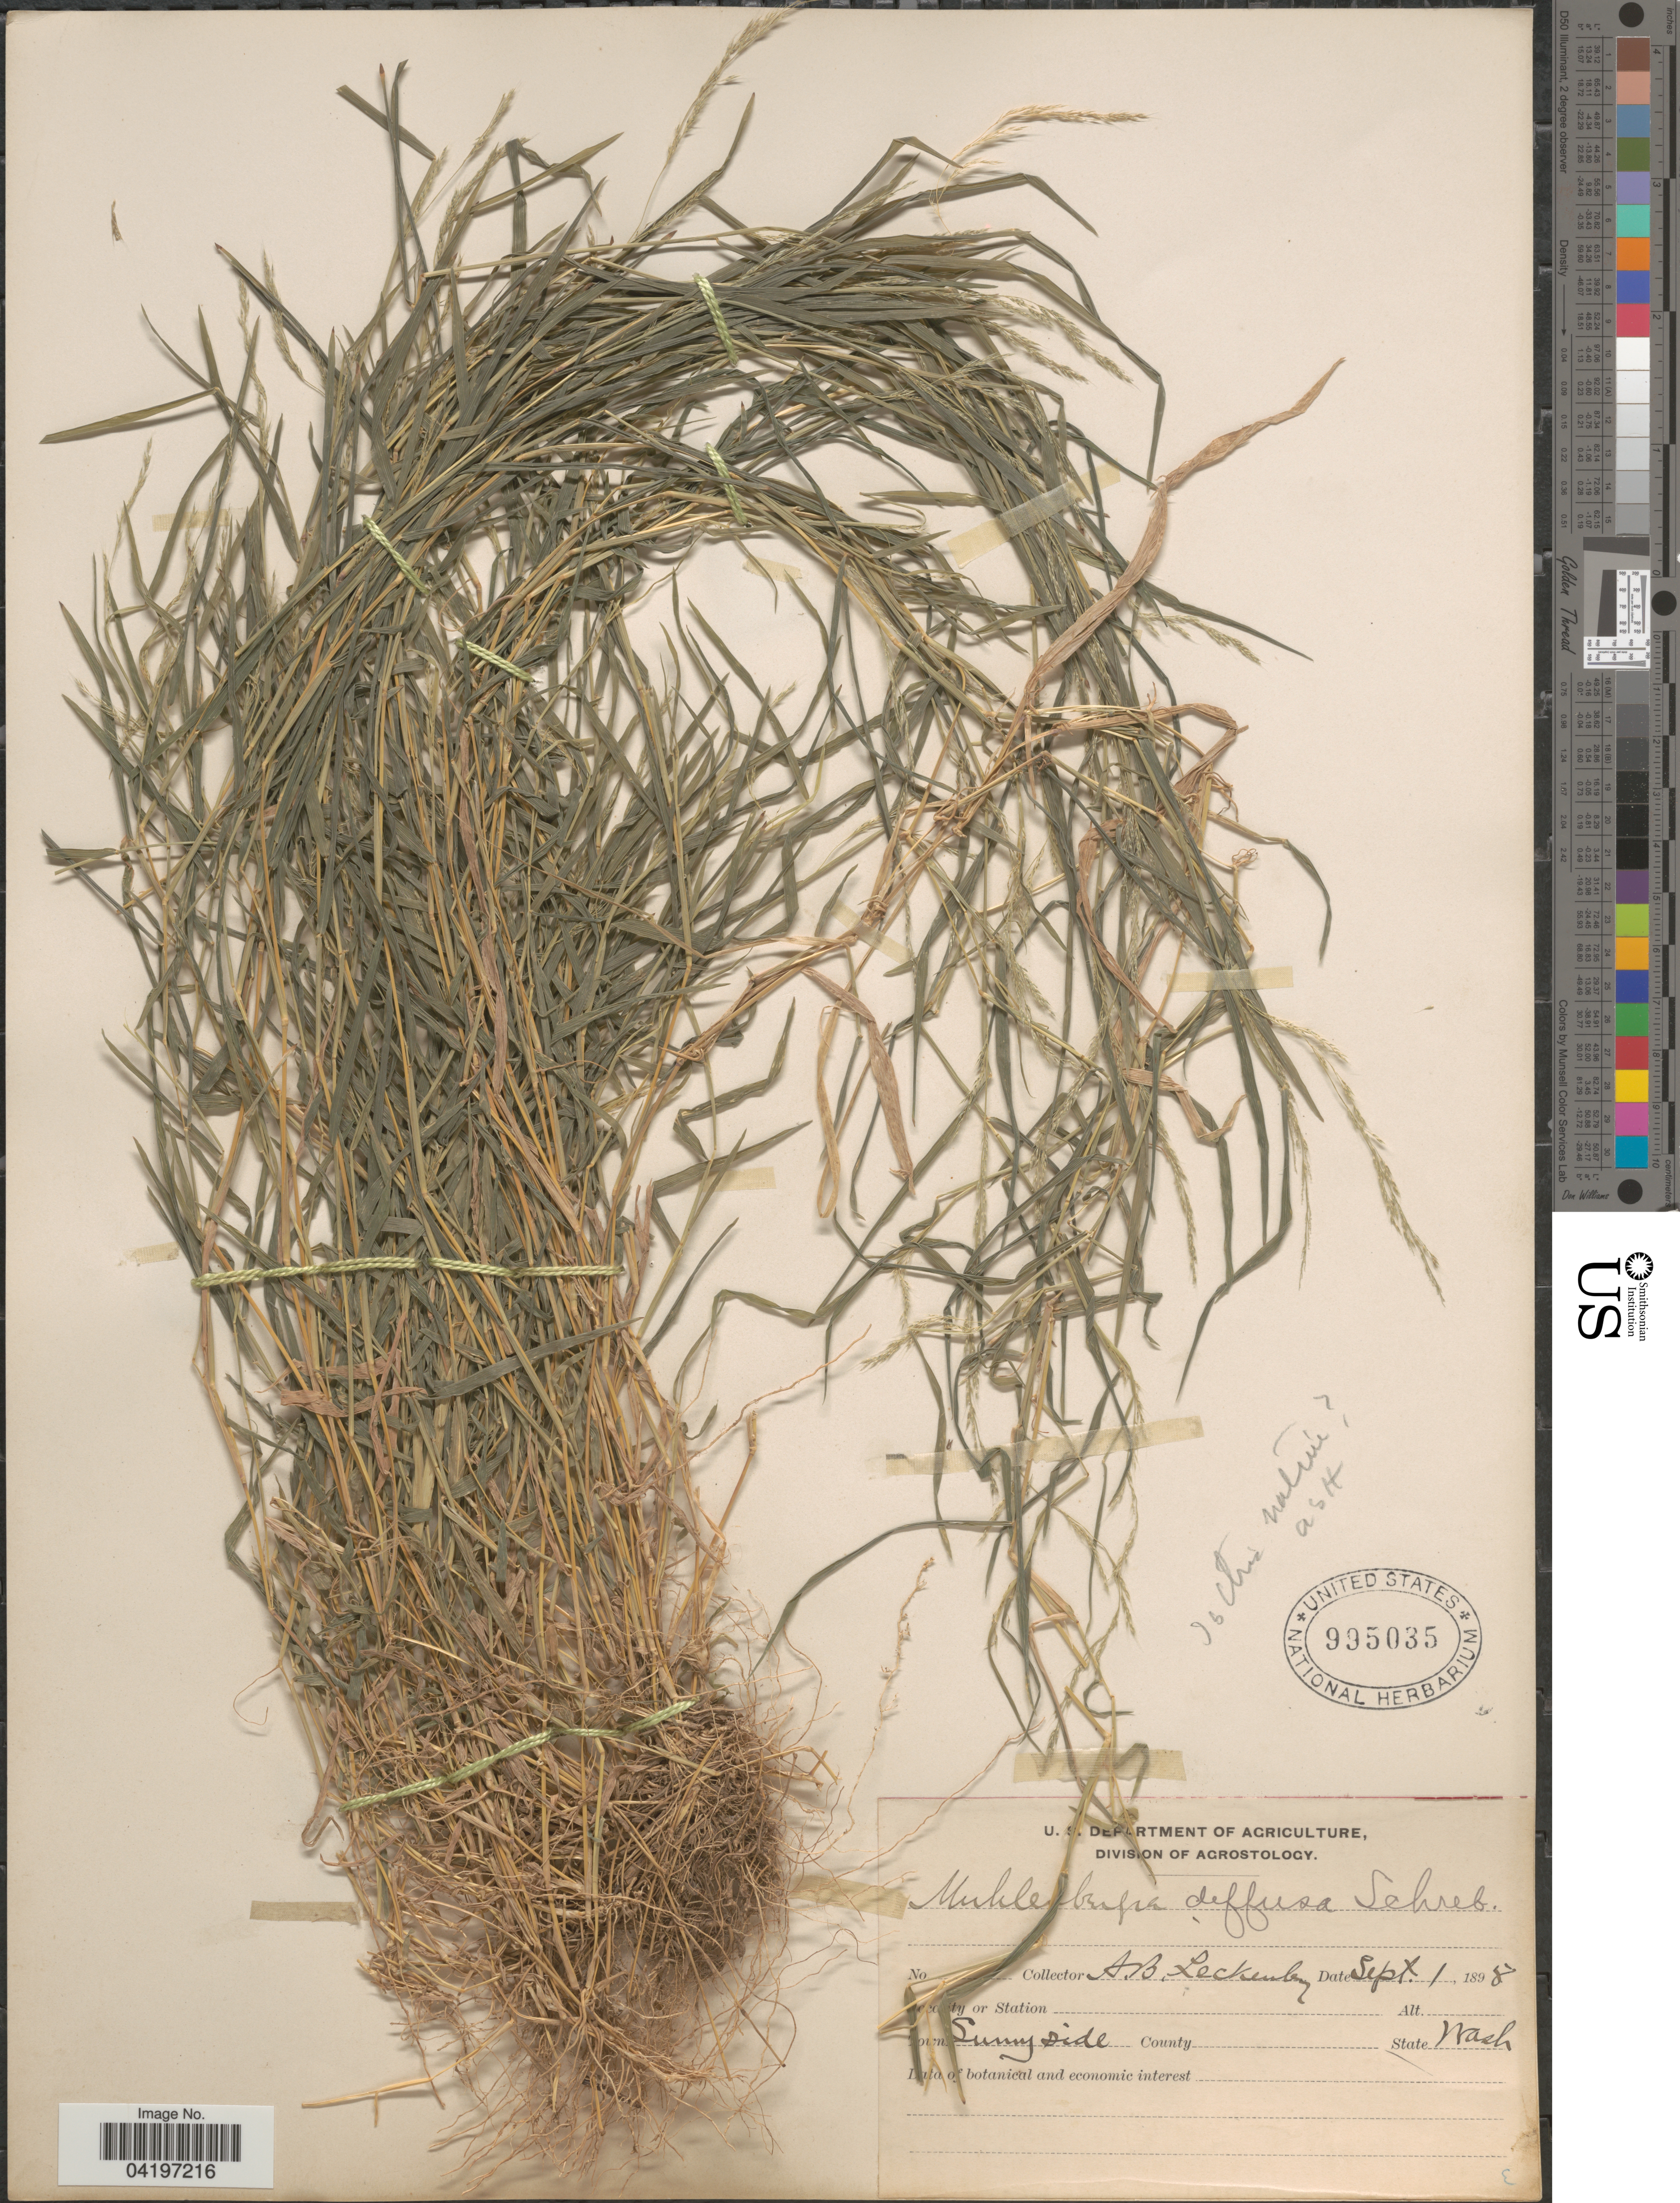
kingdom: Plantae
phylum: Tracheophyta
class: Liliopsida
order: Poales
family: Poaceae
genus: Muhlenbergia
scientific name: Muhlenbergia schreberi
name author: J.F. Gmel.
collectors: A. Leckenby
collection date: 1898-09-01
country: United States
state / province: Washington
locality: Town Sunnyside.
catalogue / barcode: US 995035